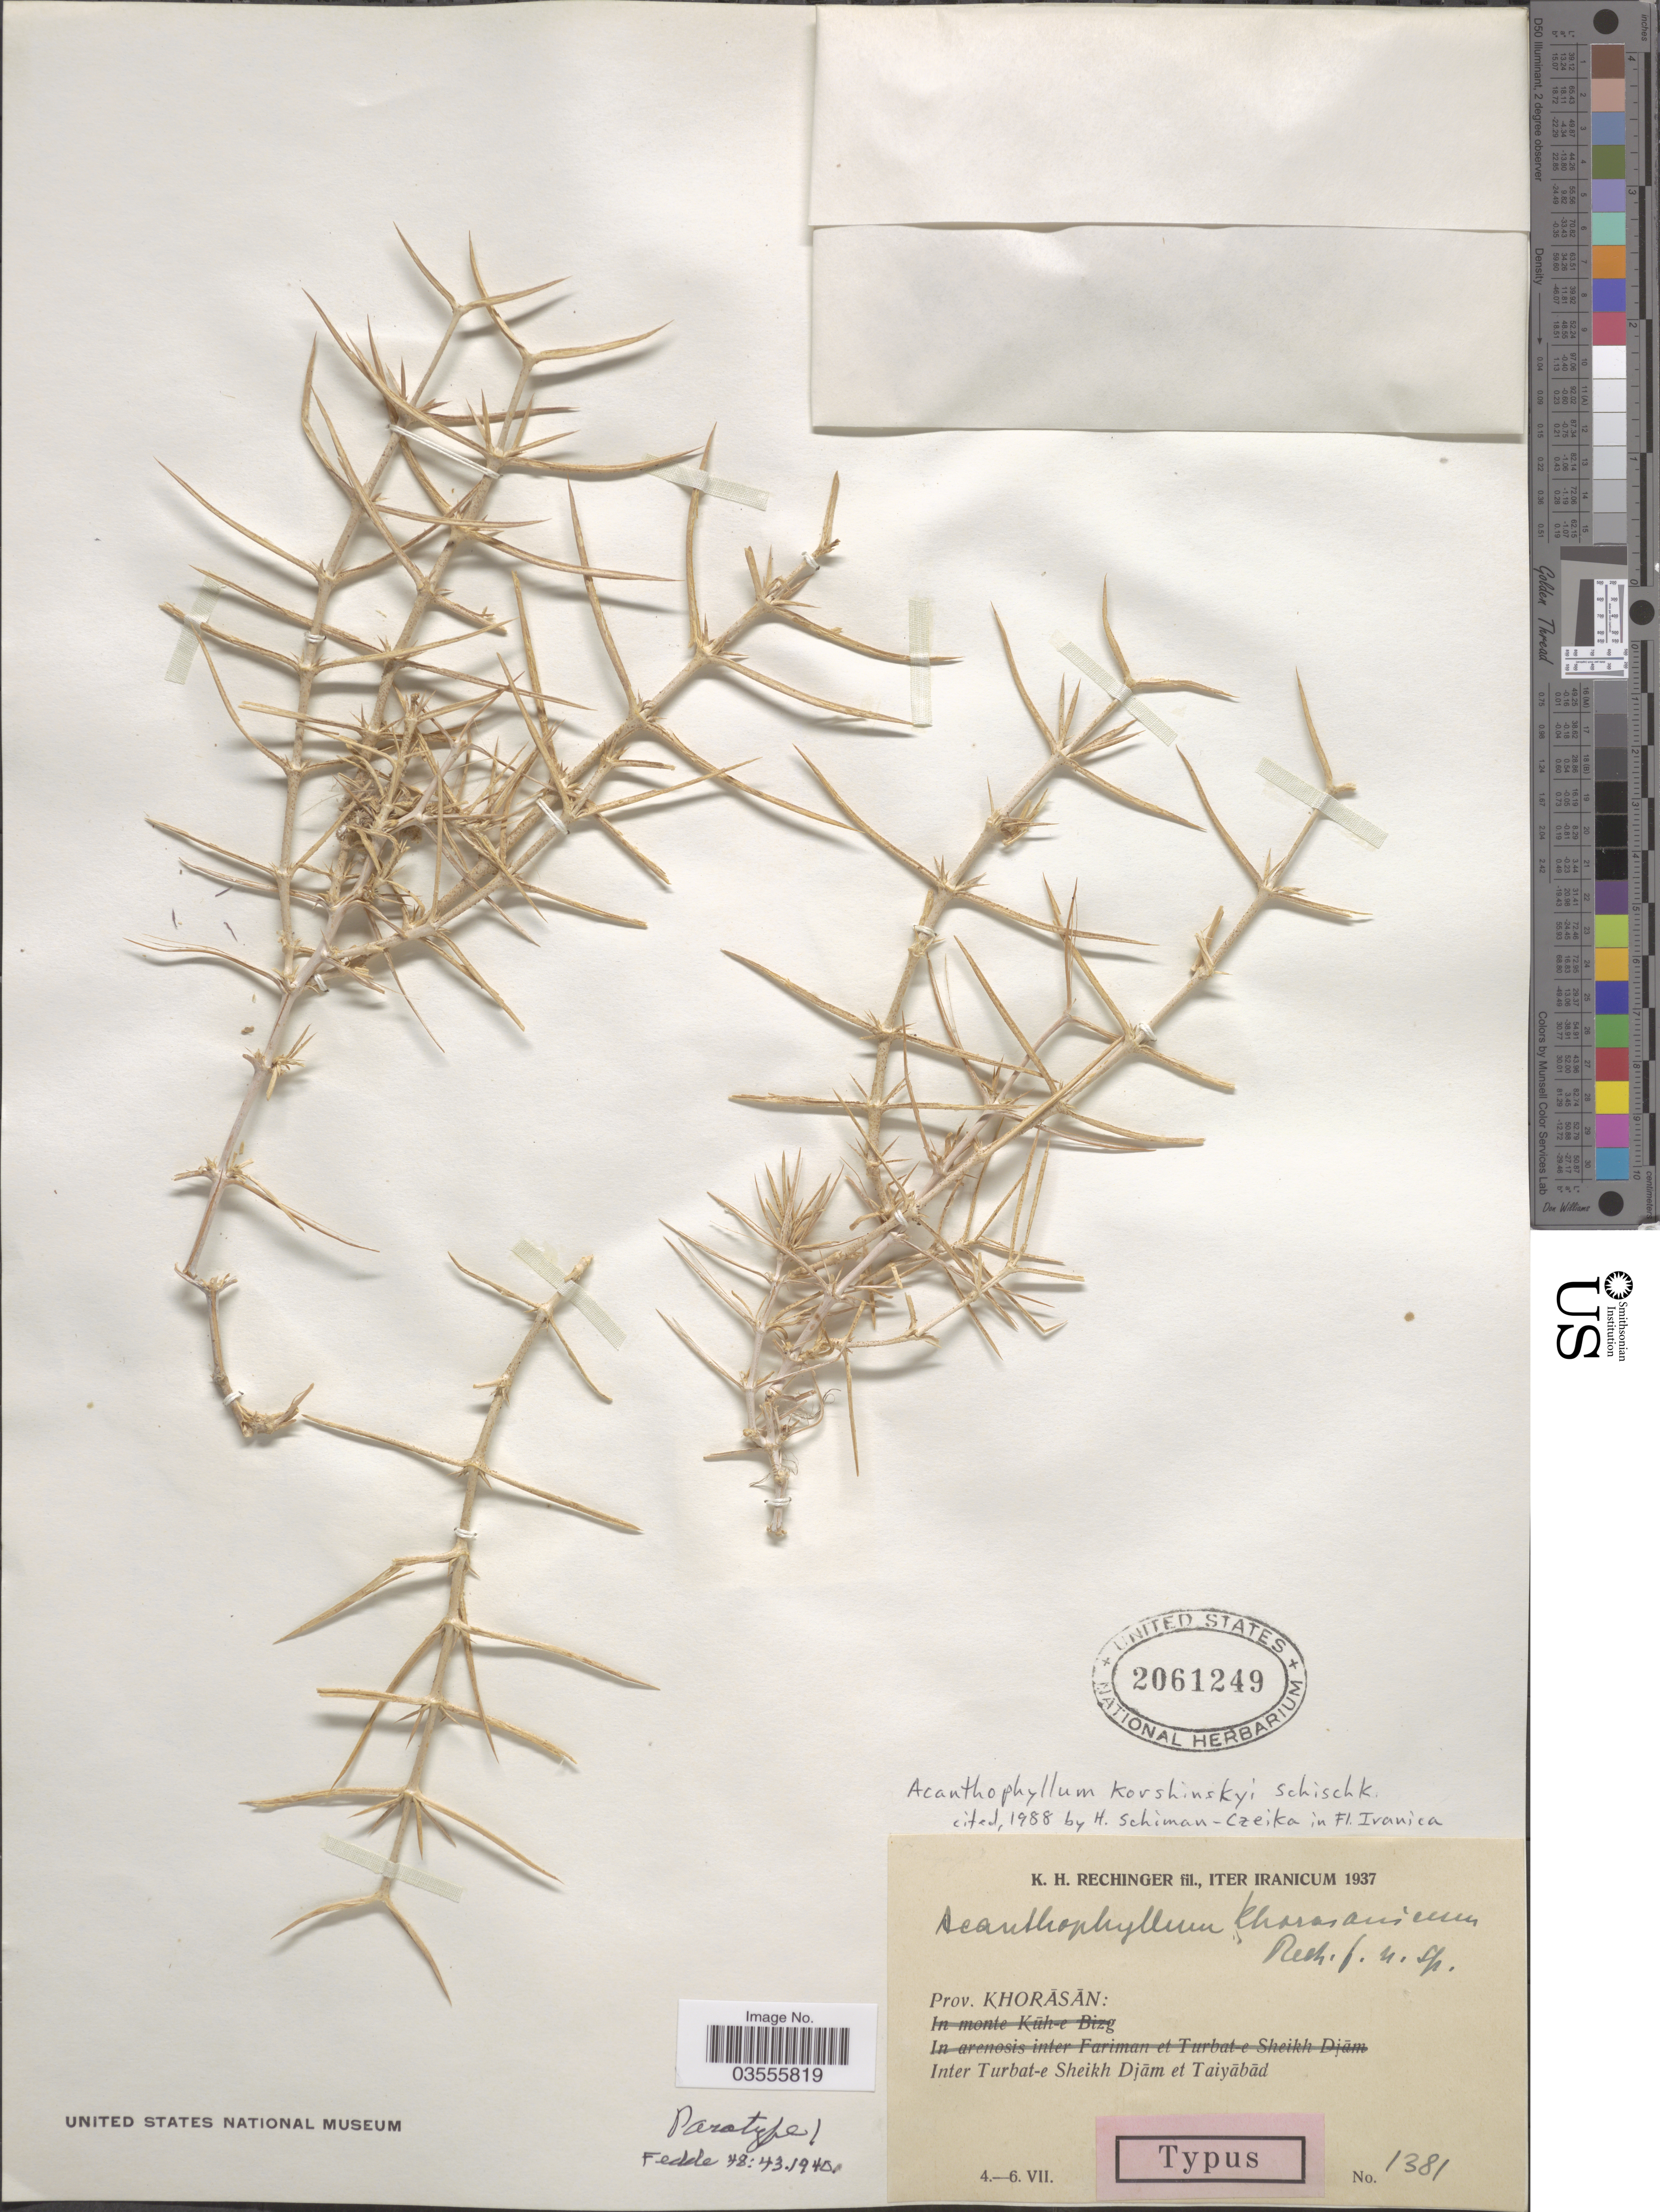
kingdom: Plantae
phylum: Tracheophyta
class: Magnoliopsida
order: Caryophyllales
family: Caryophyllaceae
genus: Acanthophyllum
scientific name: Acanthophyllum korshinskyi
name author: Schischk.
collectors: K. H. Rechinger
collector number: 1381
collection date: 1937-07-04/1937-07-06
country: Iran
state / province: Khorasan [obsolete]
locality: Iter Iranicum. Inter Turbat-e Sheikh Djām et Taiyābād.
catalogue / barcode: US 2061249